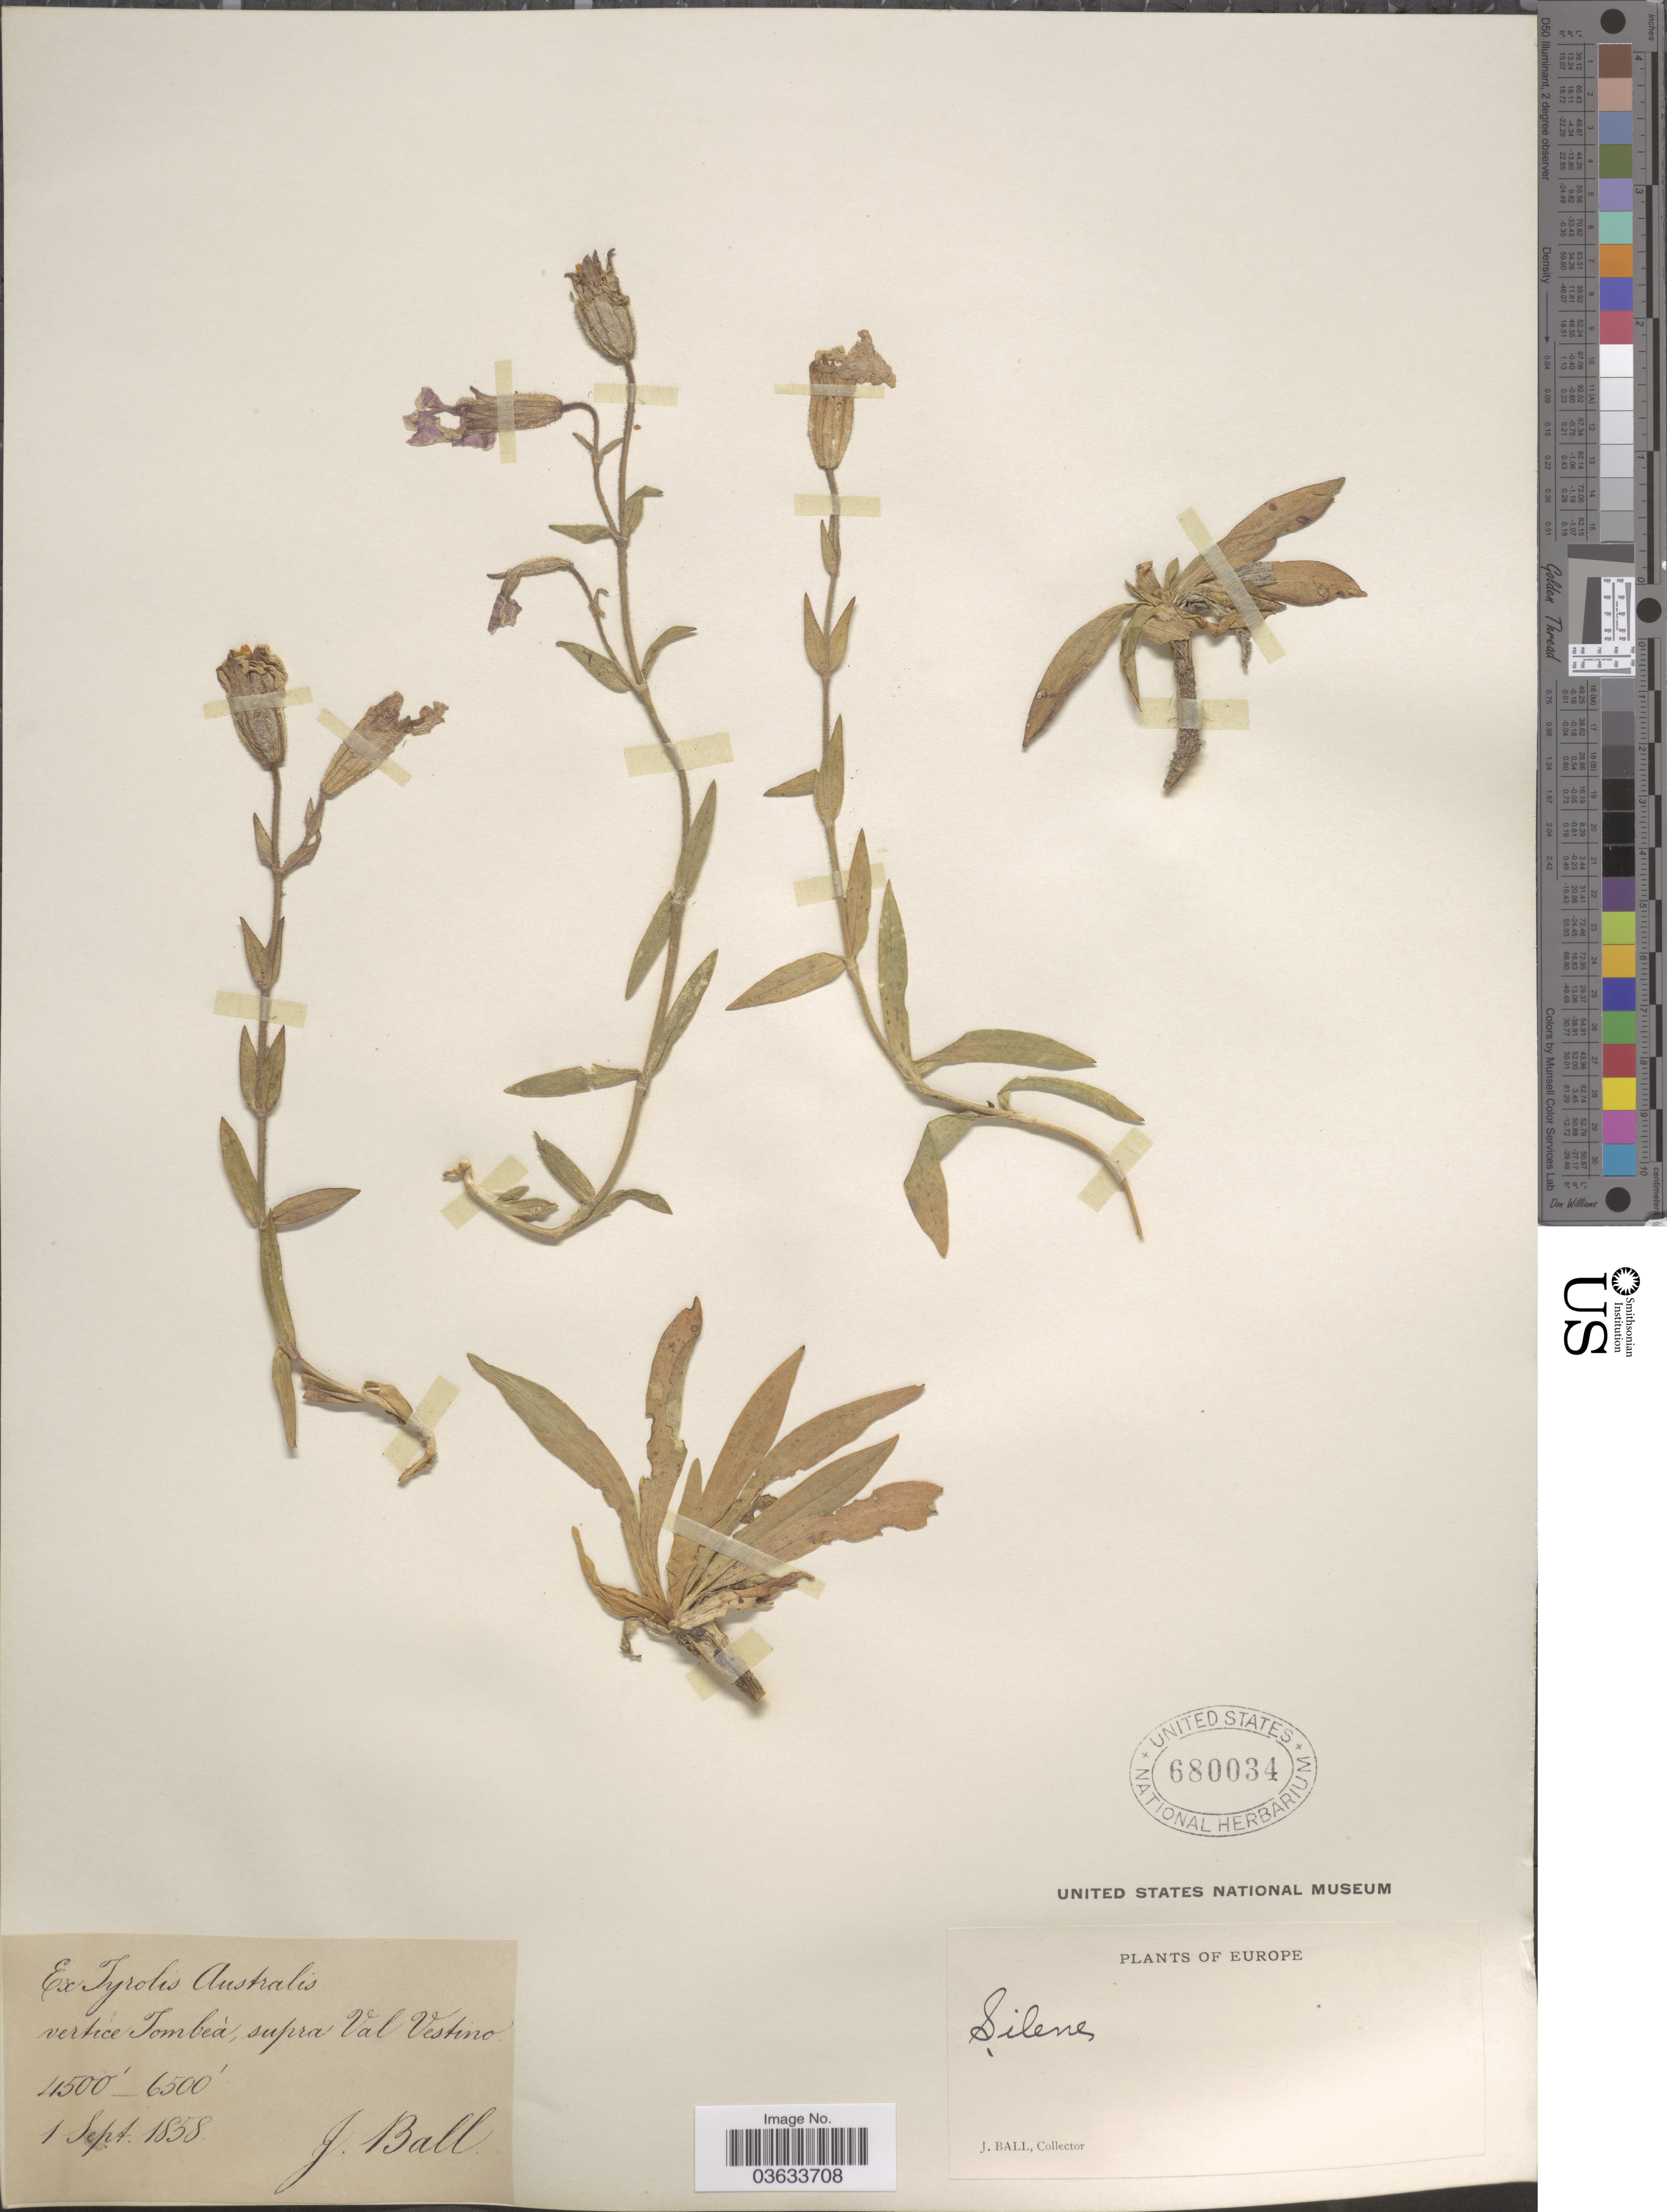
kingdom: Plantae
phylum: Tracheophyta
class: Magnoliopsida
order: Caryophyllales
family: Caryophyllaceae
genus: Silene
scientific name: Silene sp.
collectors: J. Ball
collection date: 1858-09-01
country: Italy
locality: Ex Tyrolis Australis vertice Tombea, supra Val Vestino.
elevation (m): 1372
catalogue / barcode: US 680034